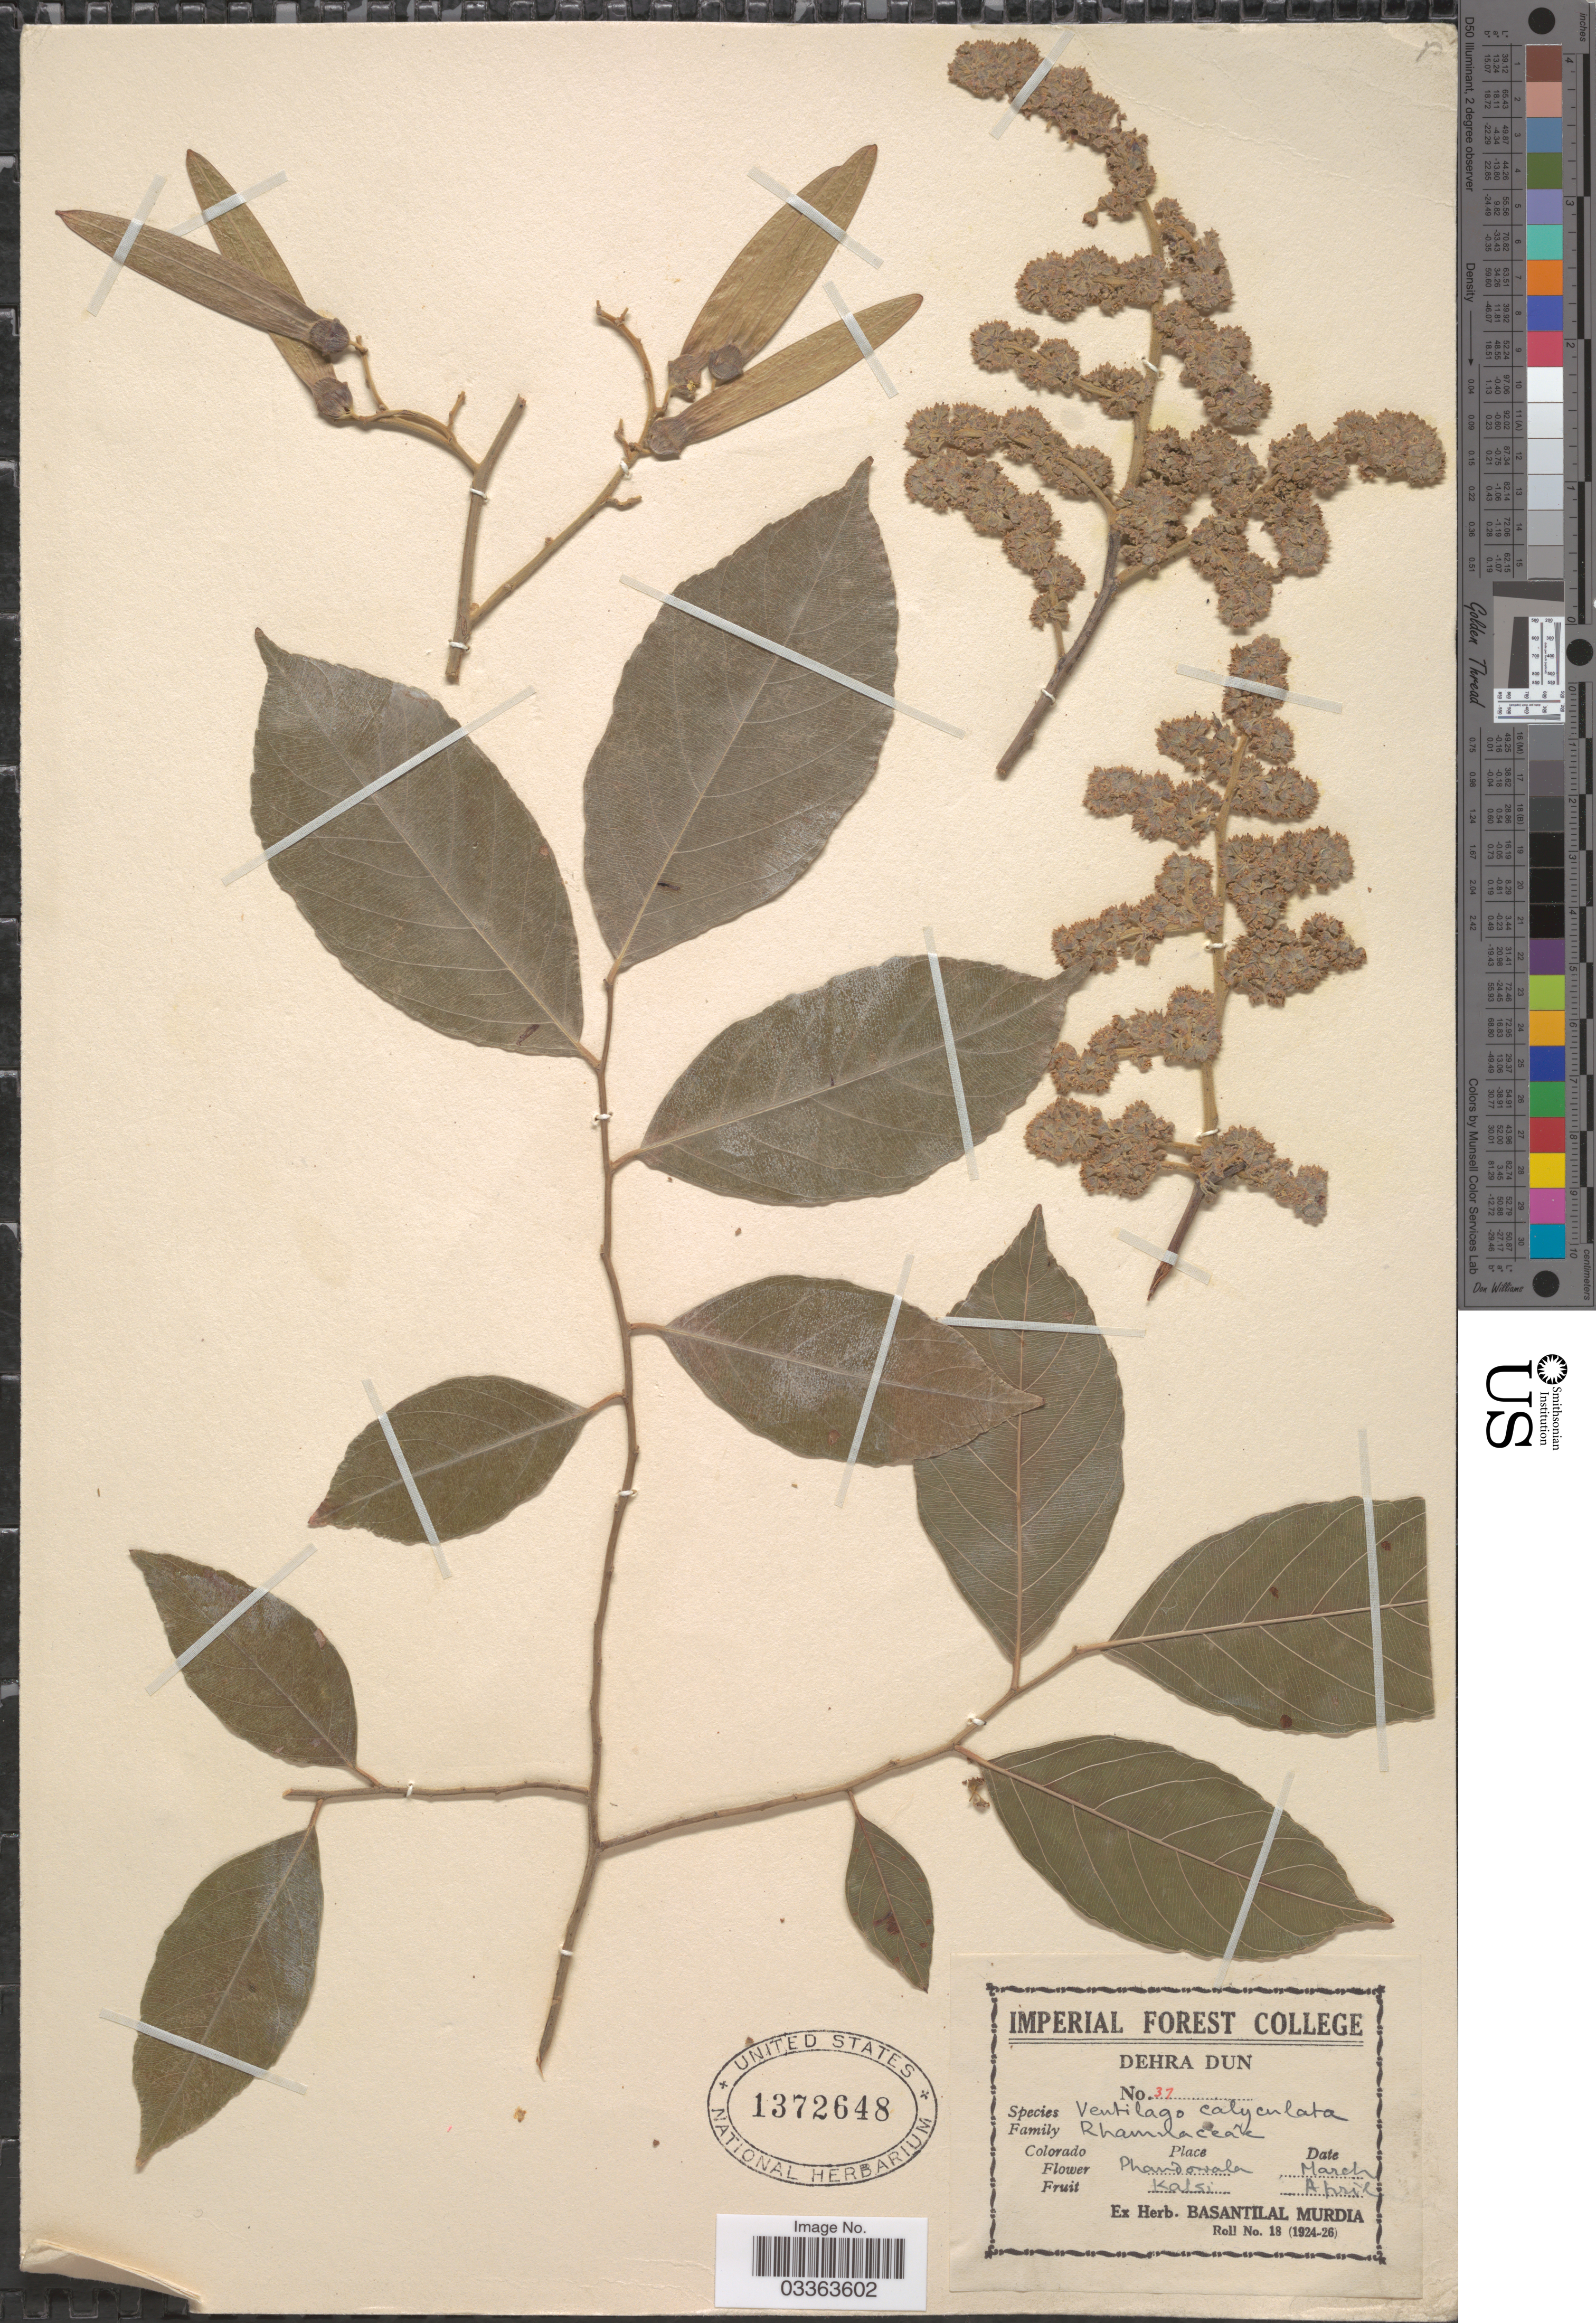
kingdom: Plantae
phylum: Tracheophyta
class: Magnoliopsida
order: Rosales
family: Rhamnaceae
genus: Ventilago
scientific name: Ventilago calyculata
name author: Tul.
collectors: Ex herb. Basantilal Murdia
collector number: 37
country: India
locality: Dehra Dun. Phandowala. Kalsi.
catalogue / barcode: US 1372648